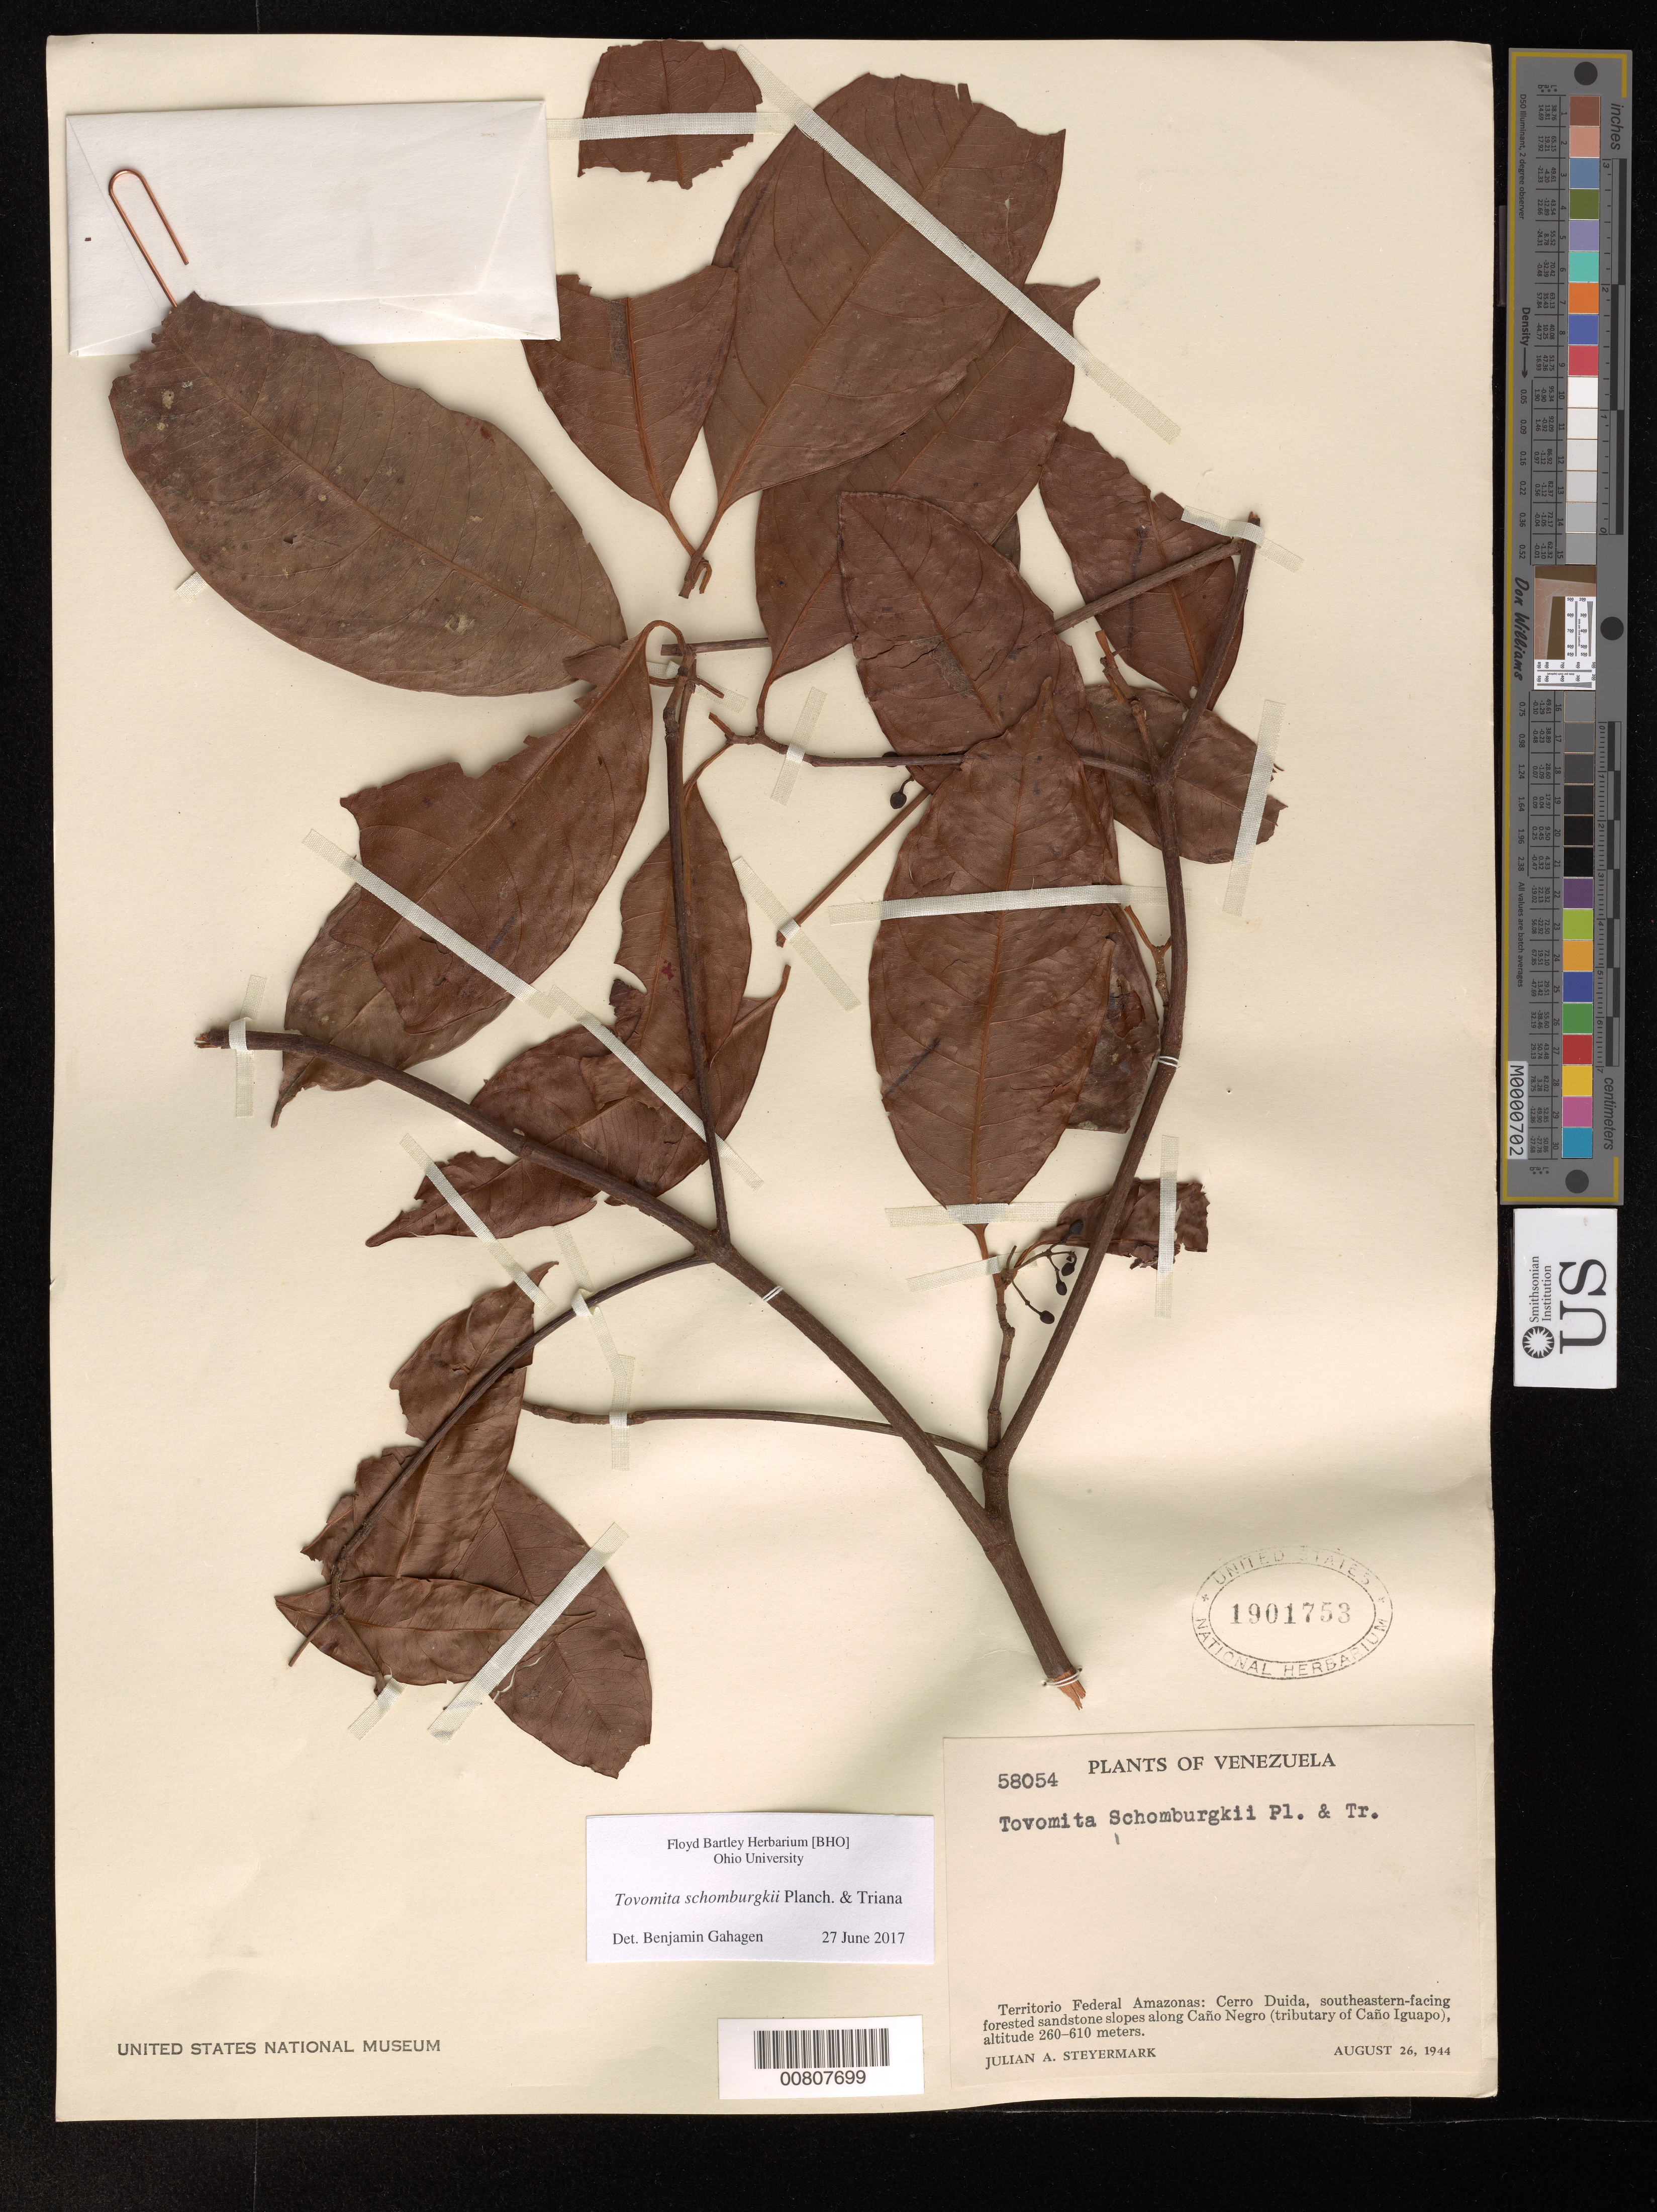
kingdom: Plantae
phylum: Tracheophyta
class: Magnoliopsida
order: Malpighiales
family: Clusiaceae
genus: Tovomita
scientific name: Tovomita schomburgkii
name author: Planch. & Triana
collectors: J. Steyermark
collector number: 58054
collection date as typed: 26-Aug-44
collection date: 1944-08-26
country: Venezuela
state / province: Amazonas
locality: Cerro Duida, southeastern-facing slopes along Caño Negro (tributary of Caño Iguapo)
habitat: SE-facing forested sandstone slopes along cano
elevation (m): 260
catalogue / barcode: US 1901753